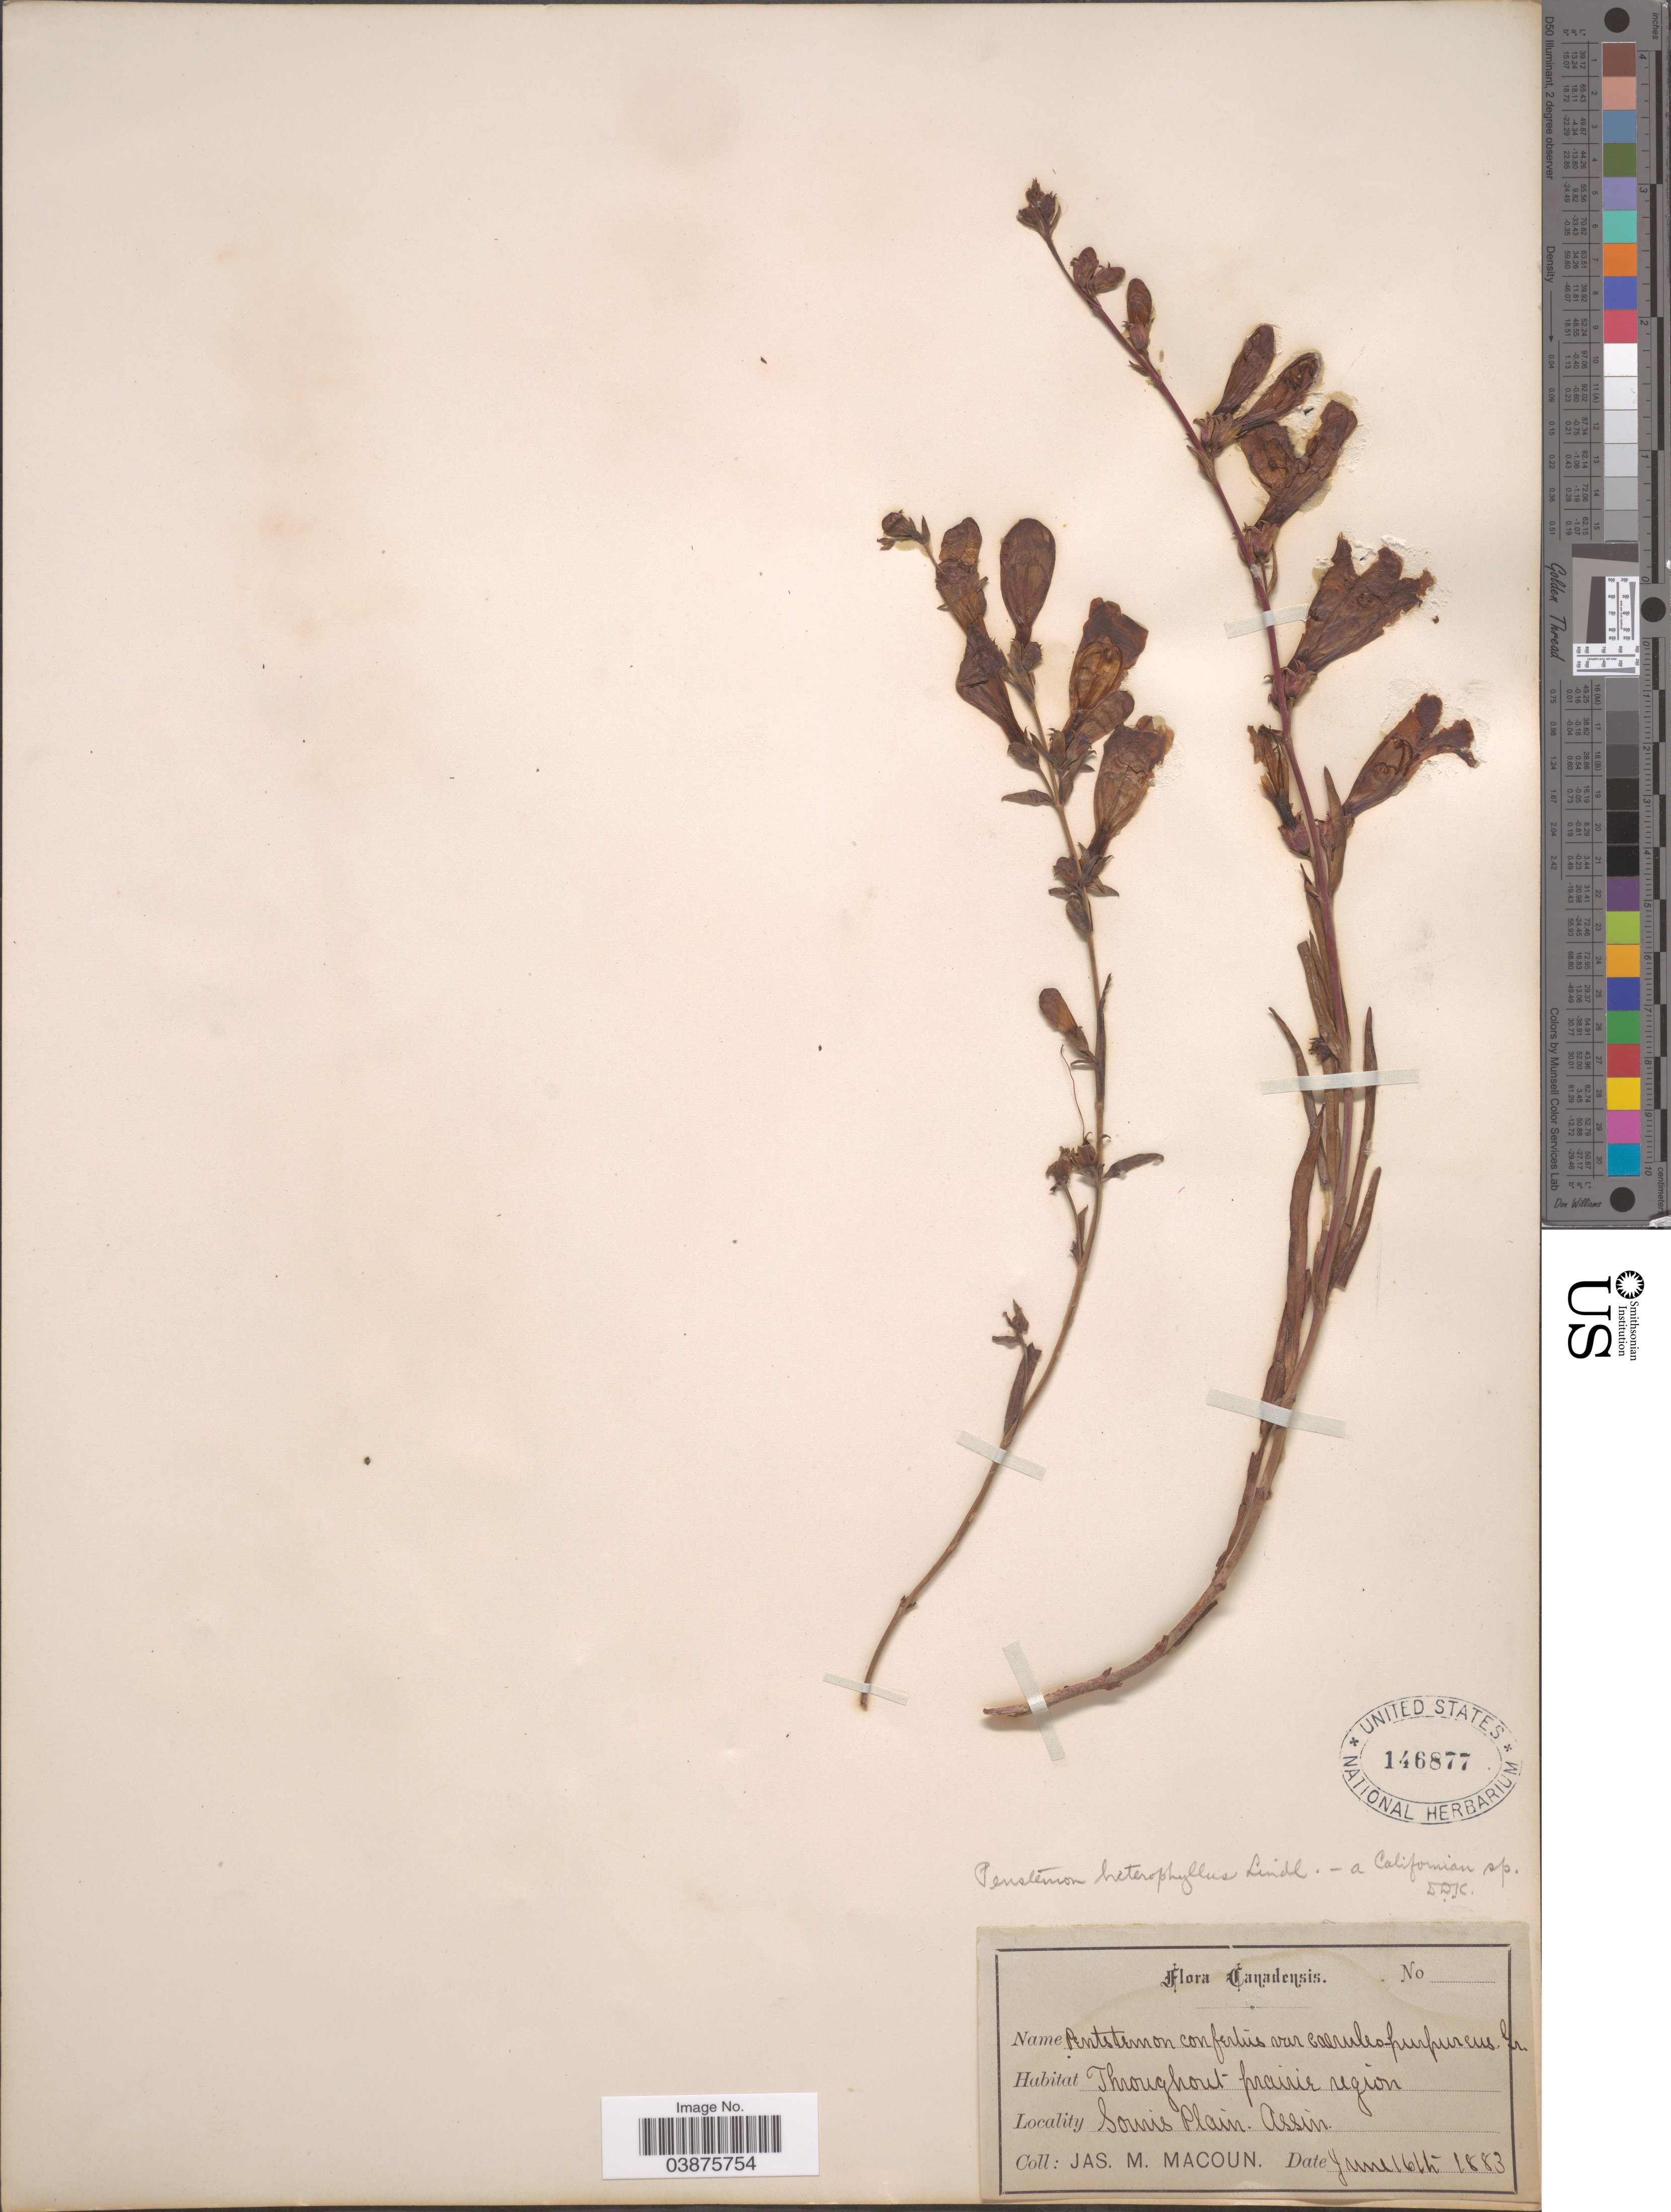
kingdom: Plantae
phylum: Tracheophyta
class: Magnoliopsida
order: Lamiales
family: Plantaginaceae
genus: Penstemon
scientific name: Penstemon heterophyllus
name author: Lindl.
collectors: J. M. Macoun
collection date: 1883-06-16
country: Canada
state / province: Saskatchewan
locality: Throughout-prairie region. Souris Plain. Assin.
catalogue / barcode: US 146877